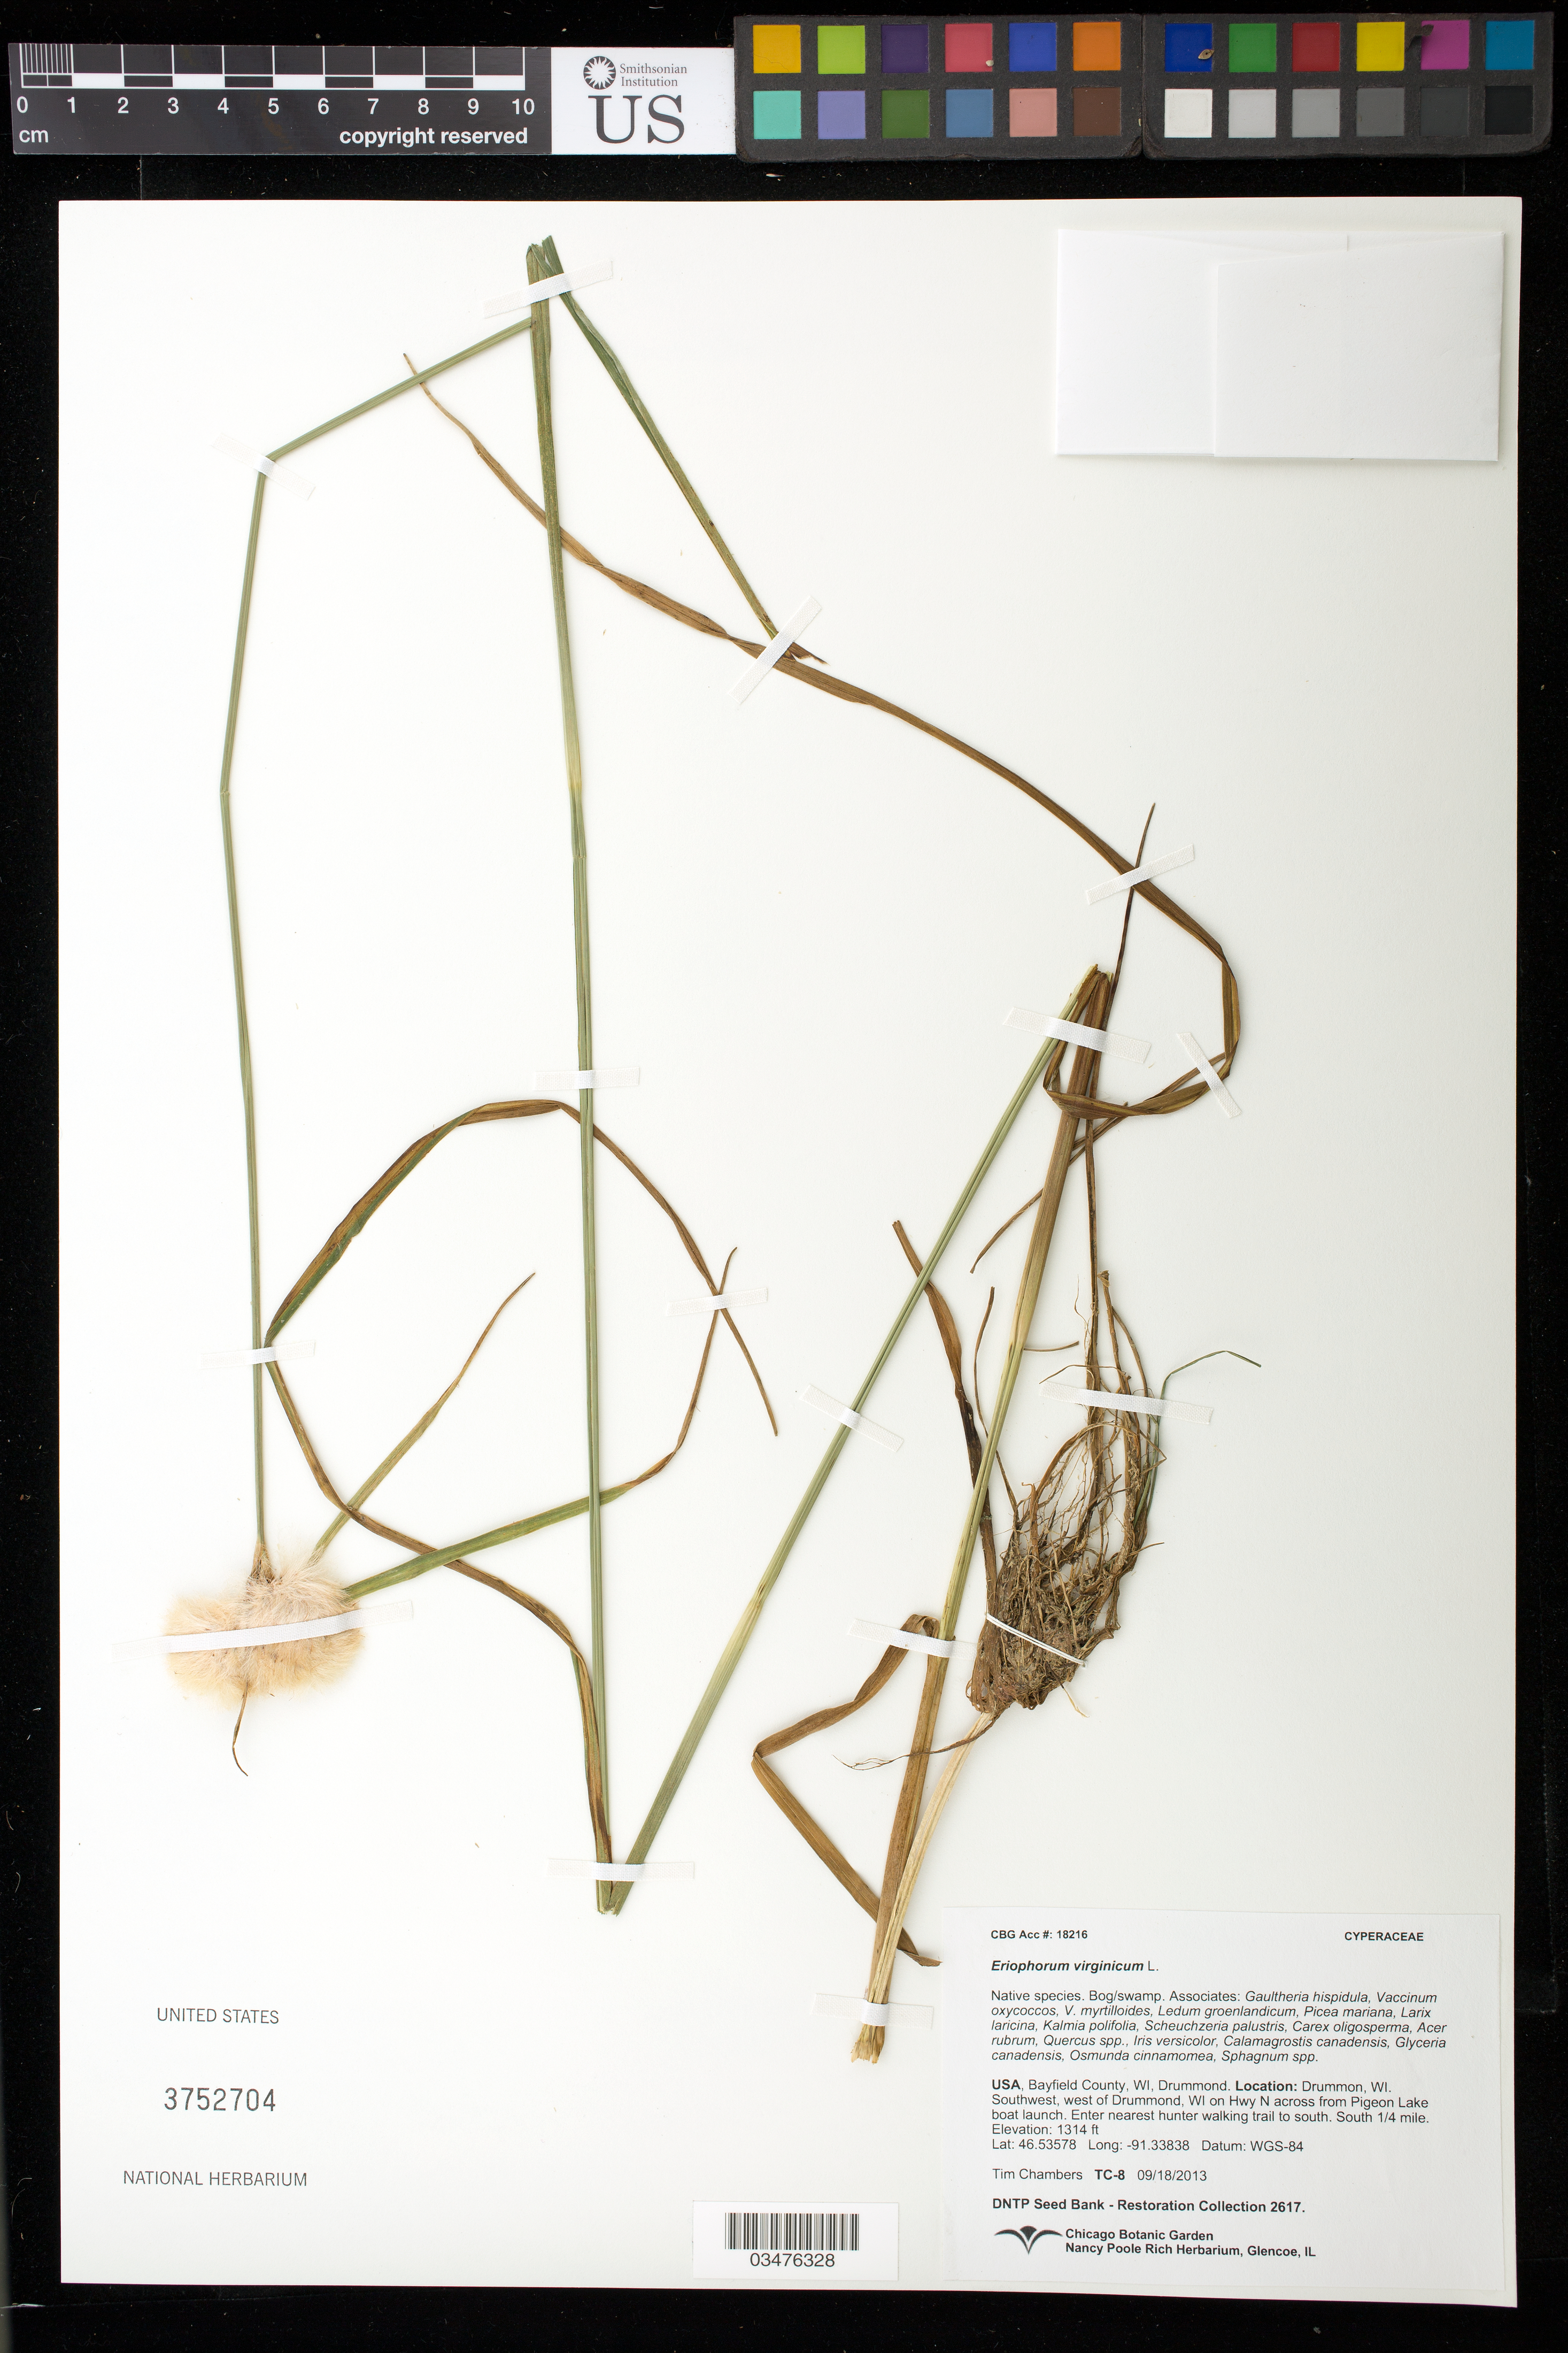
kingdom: Plantae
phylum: Tracheophyta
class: Liliopsida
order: Poales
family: Cyperaceae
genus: Eriophorum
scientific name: Eriophorum virginicum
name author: L.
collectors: T. Chambers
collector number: TC-08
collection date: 2013-09-18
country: United States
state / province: Wisconsin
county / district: Bayfield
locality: W of Drummond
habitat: Bog/swamp. With Larix laricina, Kalmia polifolia, Acer rubrum, ect.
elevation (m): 401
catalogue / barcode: US 3752704